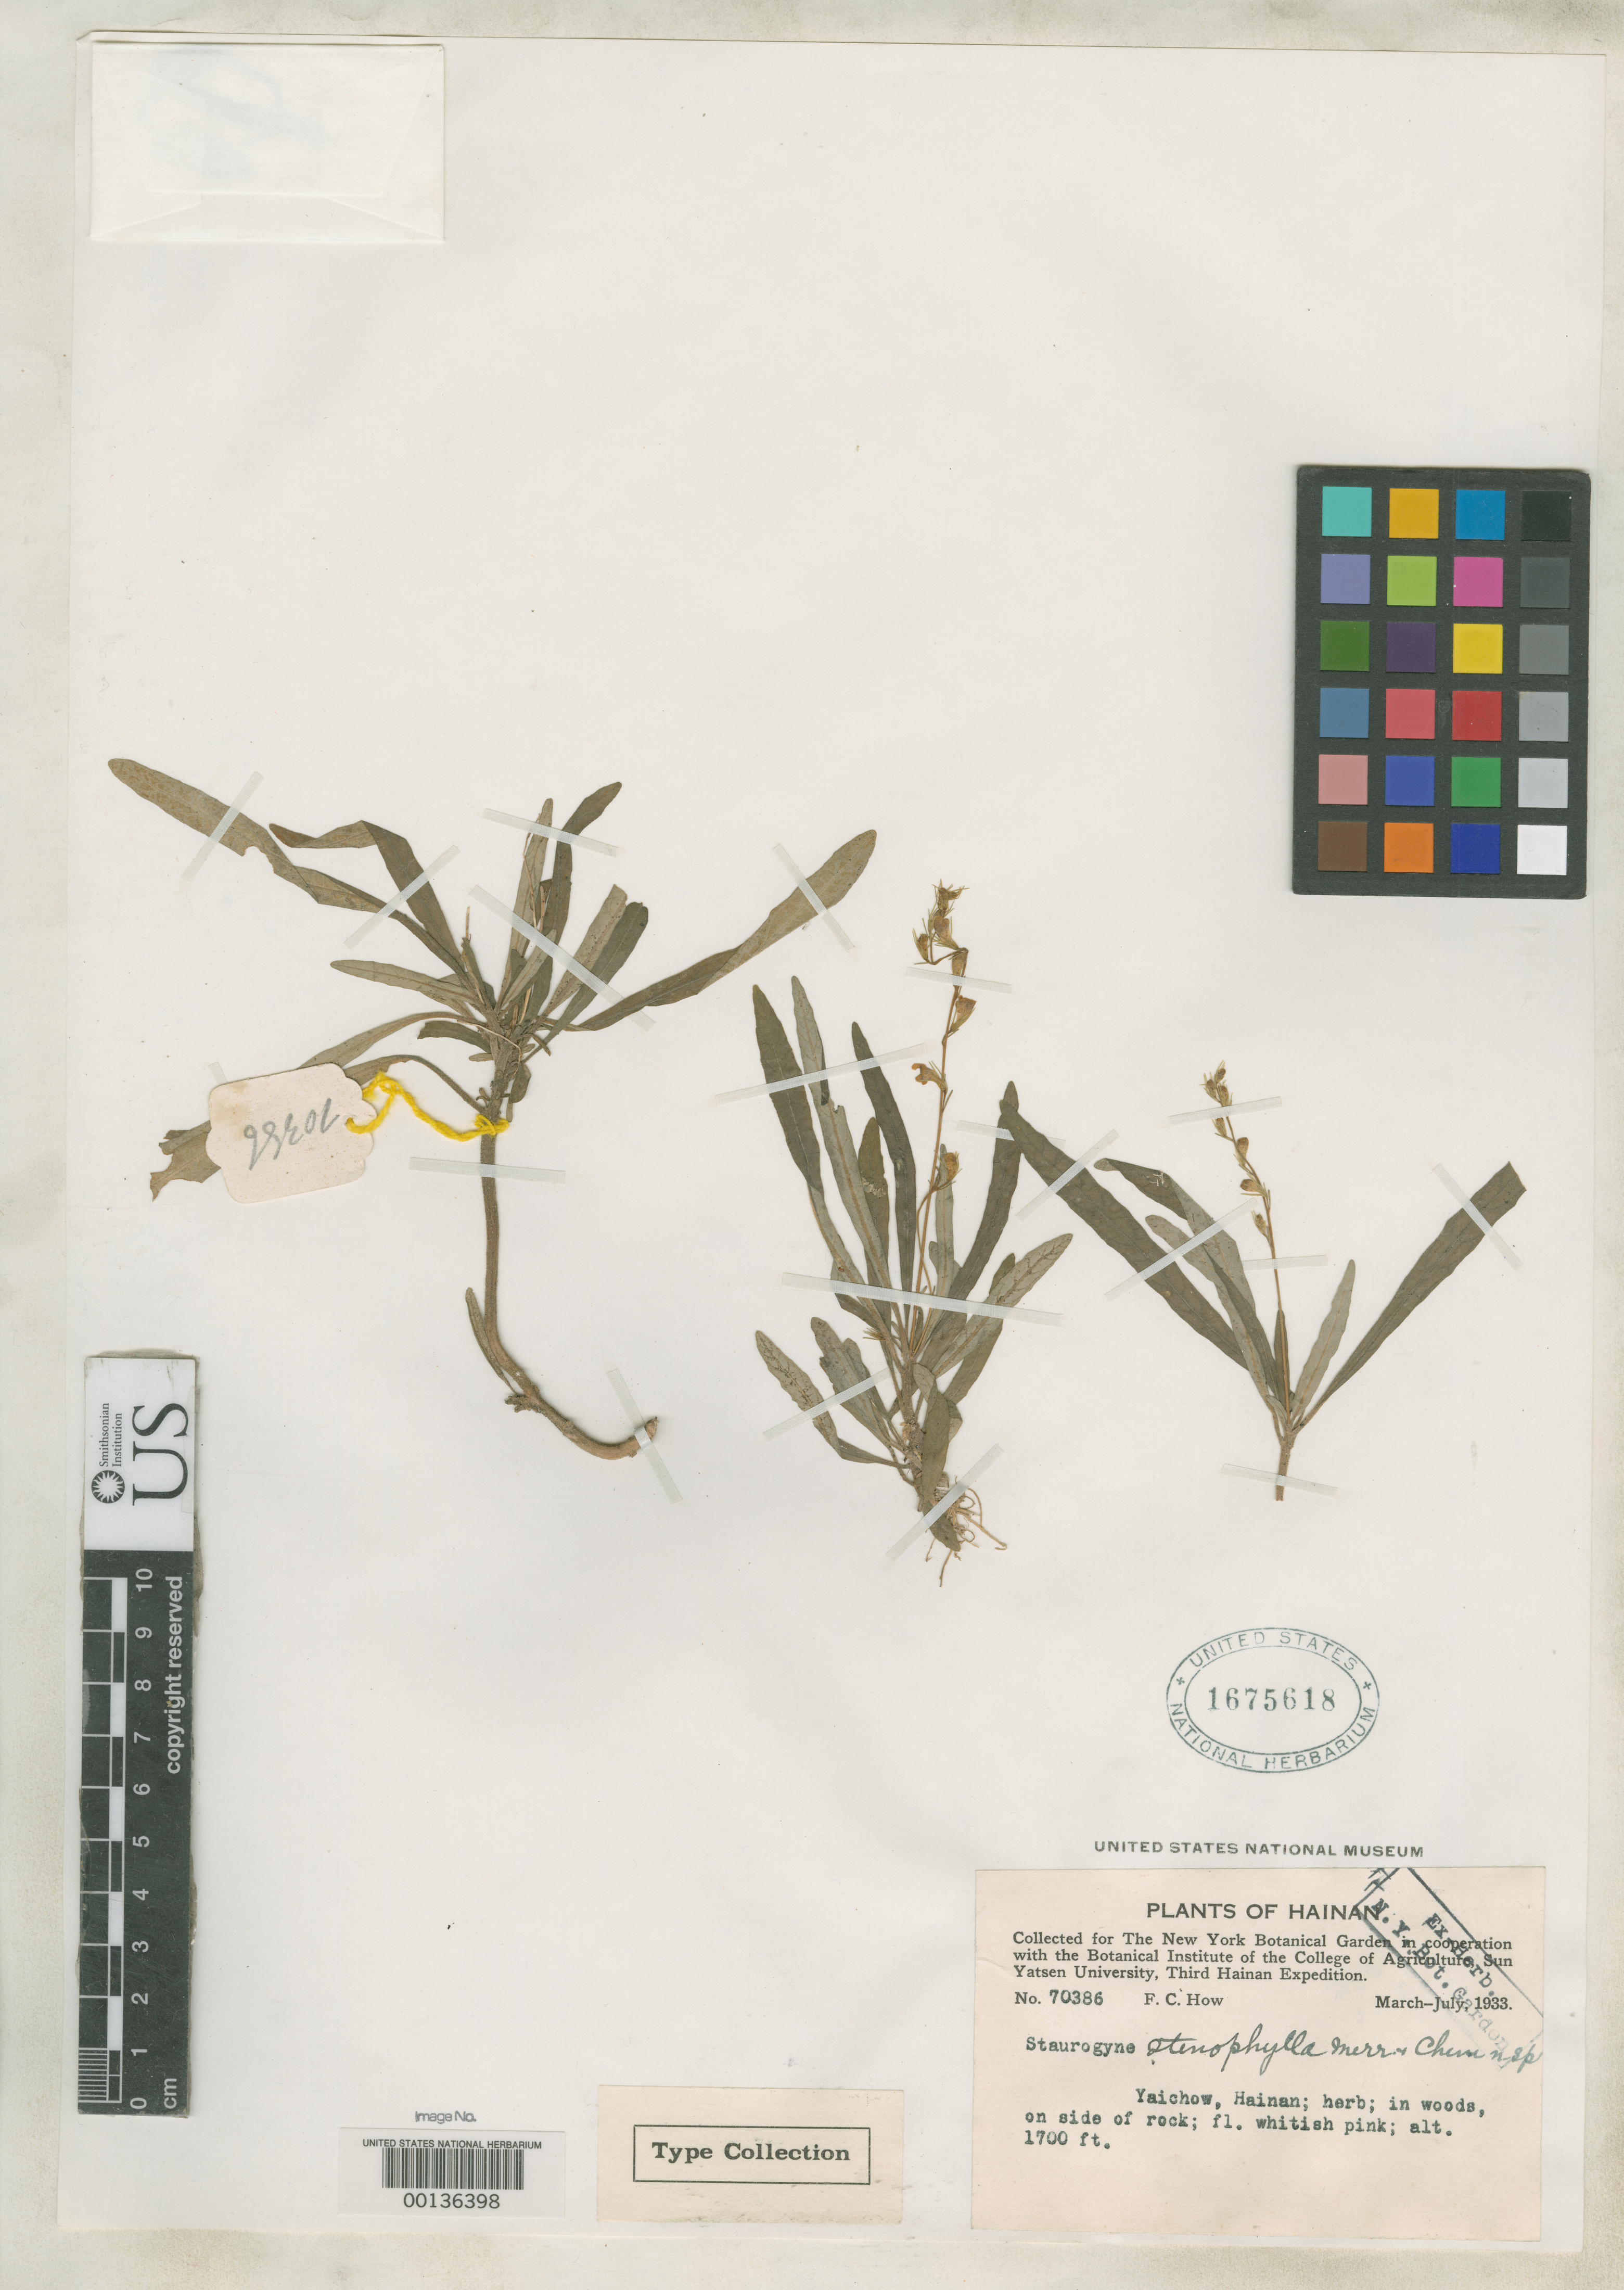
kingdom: Plantae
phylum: Tracheophyta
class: Magnoliopsida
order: Lamiales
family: Acanthaceae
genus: Staurogyne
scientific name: Staurogyne stenophylla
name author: Merr. & Chun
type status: Isotype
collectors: F. How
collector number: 70386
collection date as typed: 19 Mar 1933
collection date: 1933-03-19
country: China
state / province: Hainan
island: Hainan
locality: Nyai Yuen.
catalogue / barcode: US 1675618